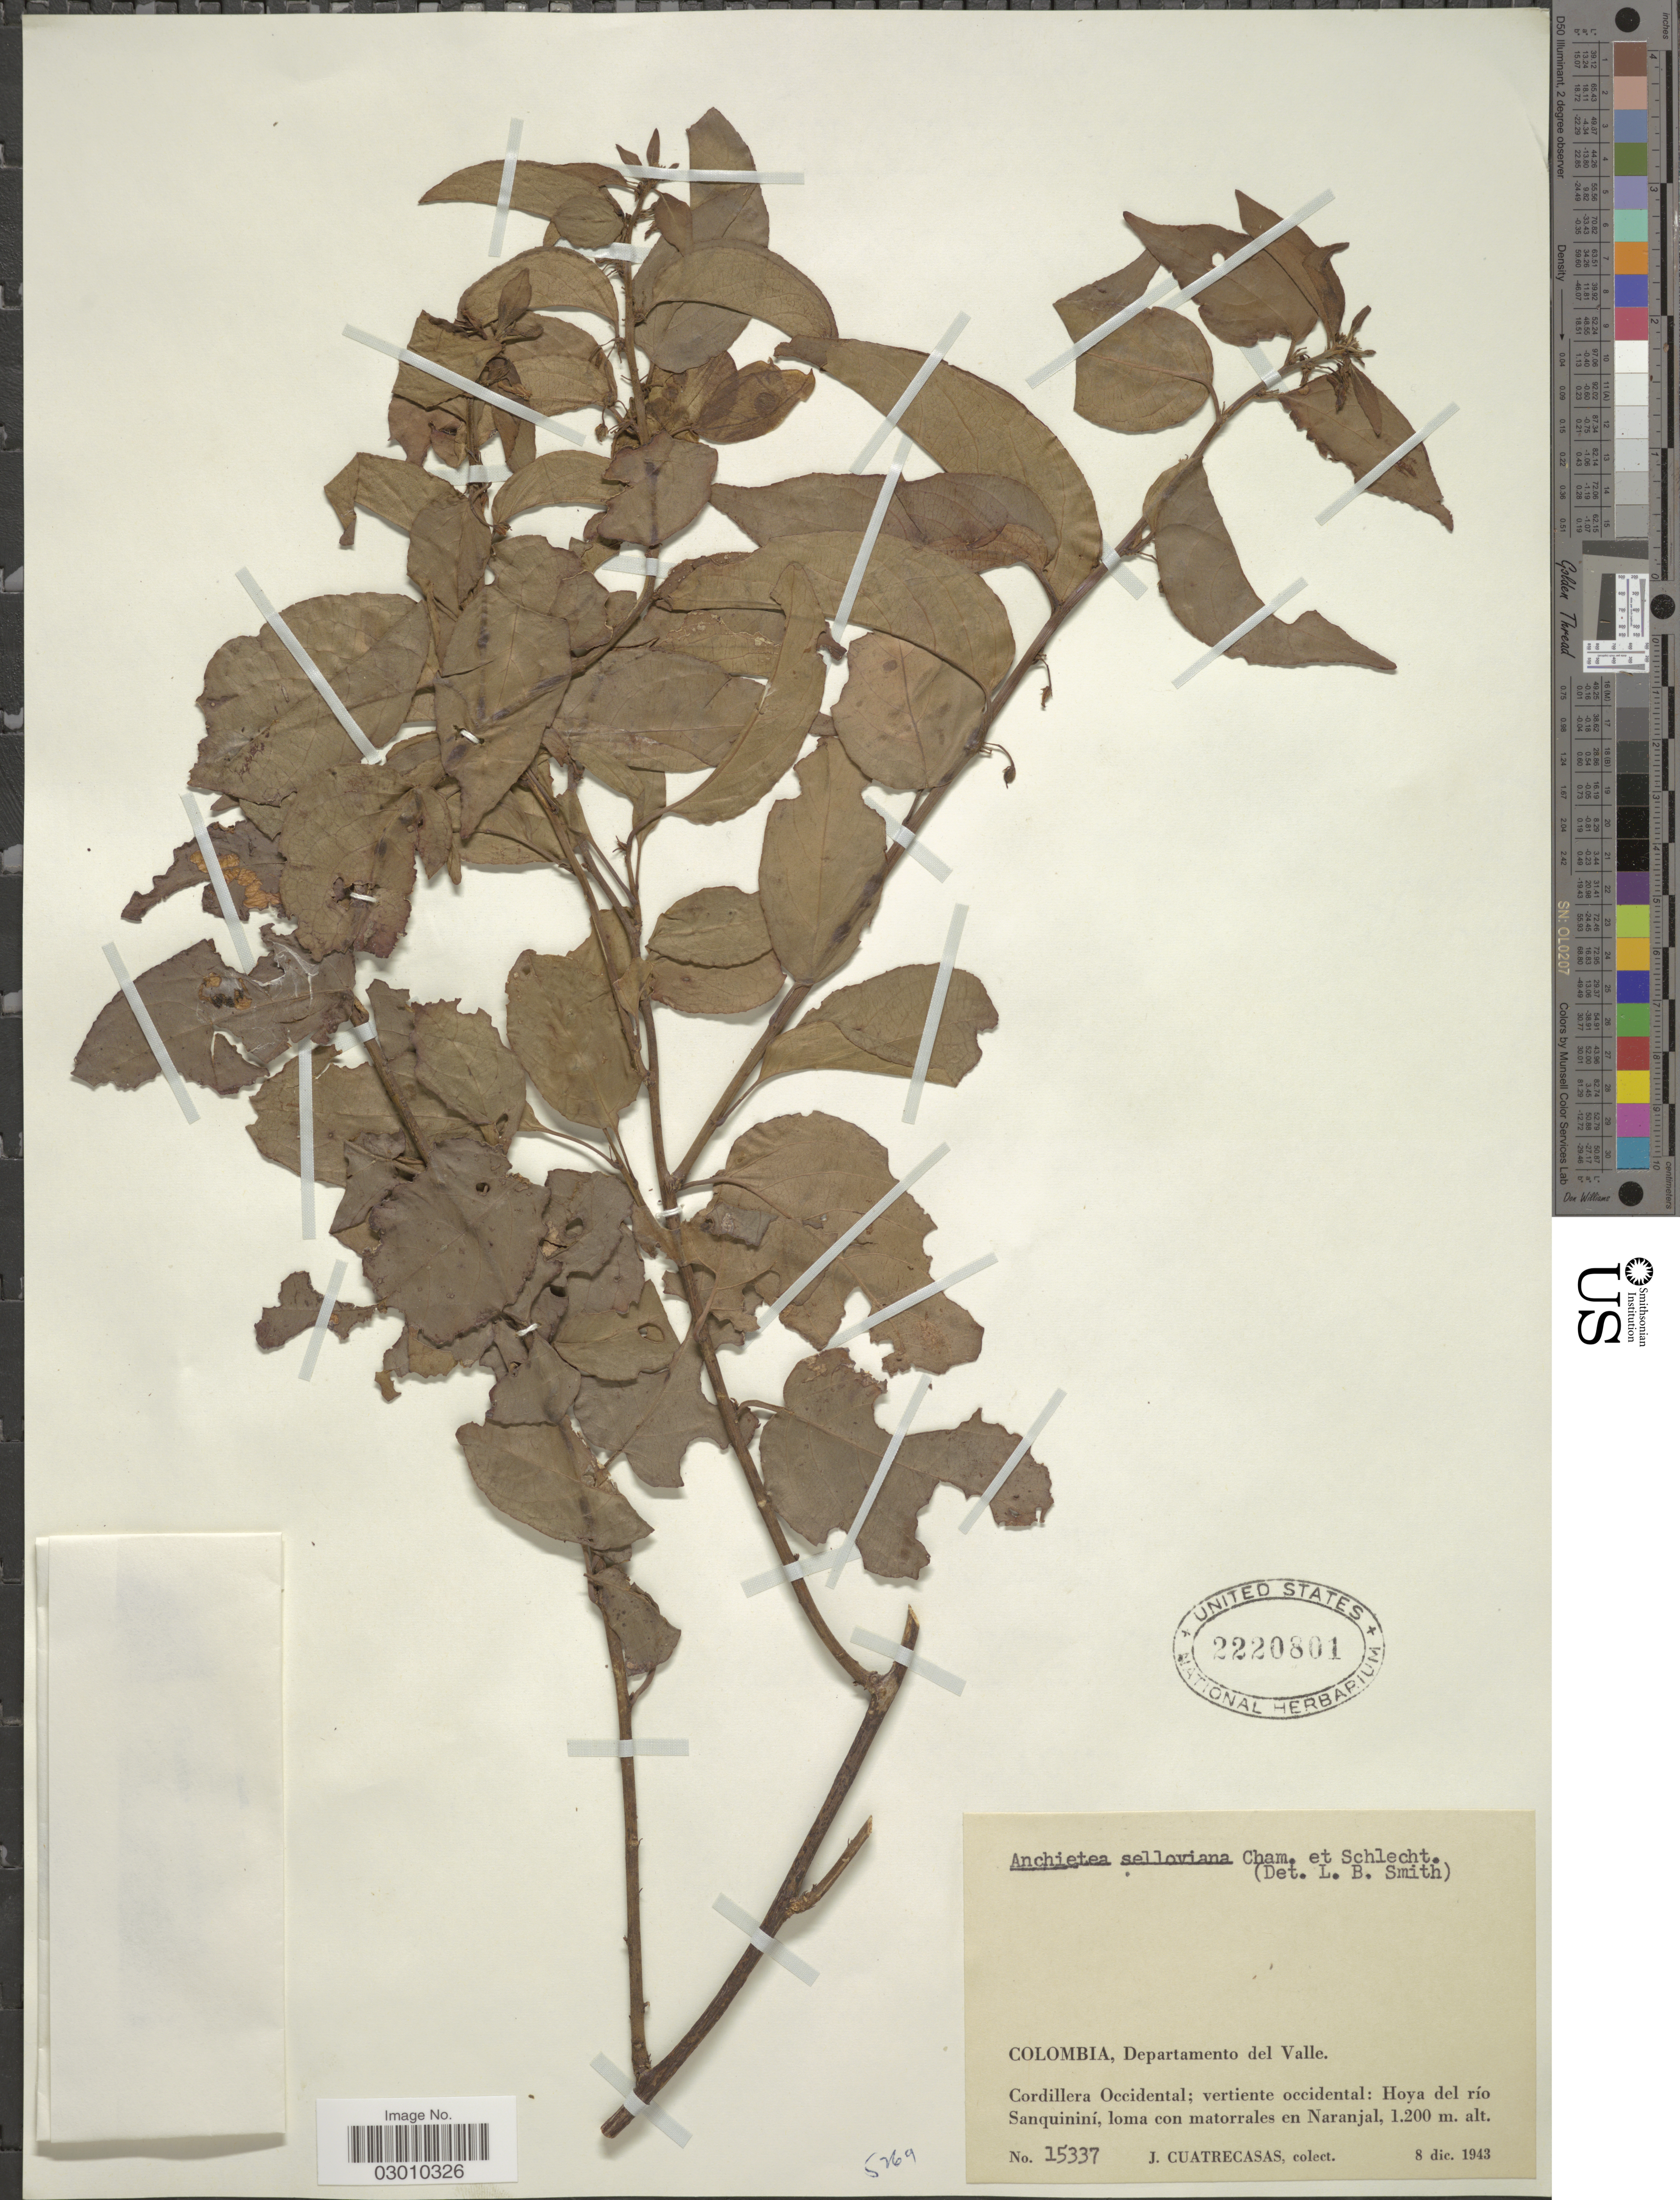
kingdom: Plantae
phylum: Tracheophyta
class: Magnoliopsida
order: Malpighiales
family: Violaceae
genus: Anchietea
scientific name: Anchietea selloviana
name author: Cham. & Schltdl.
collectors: J. Cuatrecasas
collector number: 15337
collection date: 1943-12-08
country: Colombia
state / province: Valle del Cauca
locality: Departamento del Valle. Cordillera Occidental; vertiente occidental: Hoya del río Sanquininí, loma con matorrales en Naranjal.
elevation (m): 1200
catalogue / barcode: US 2220801